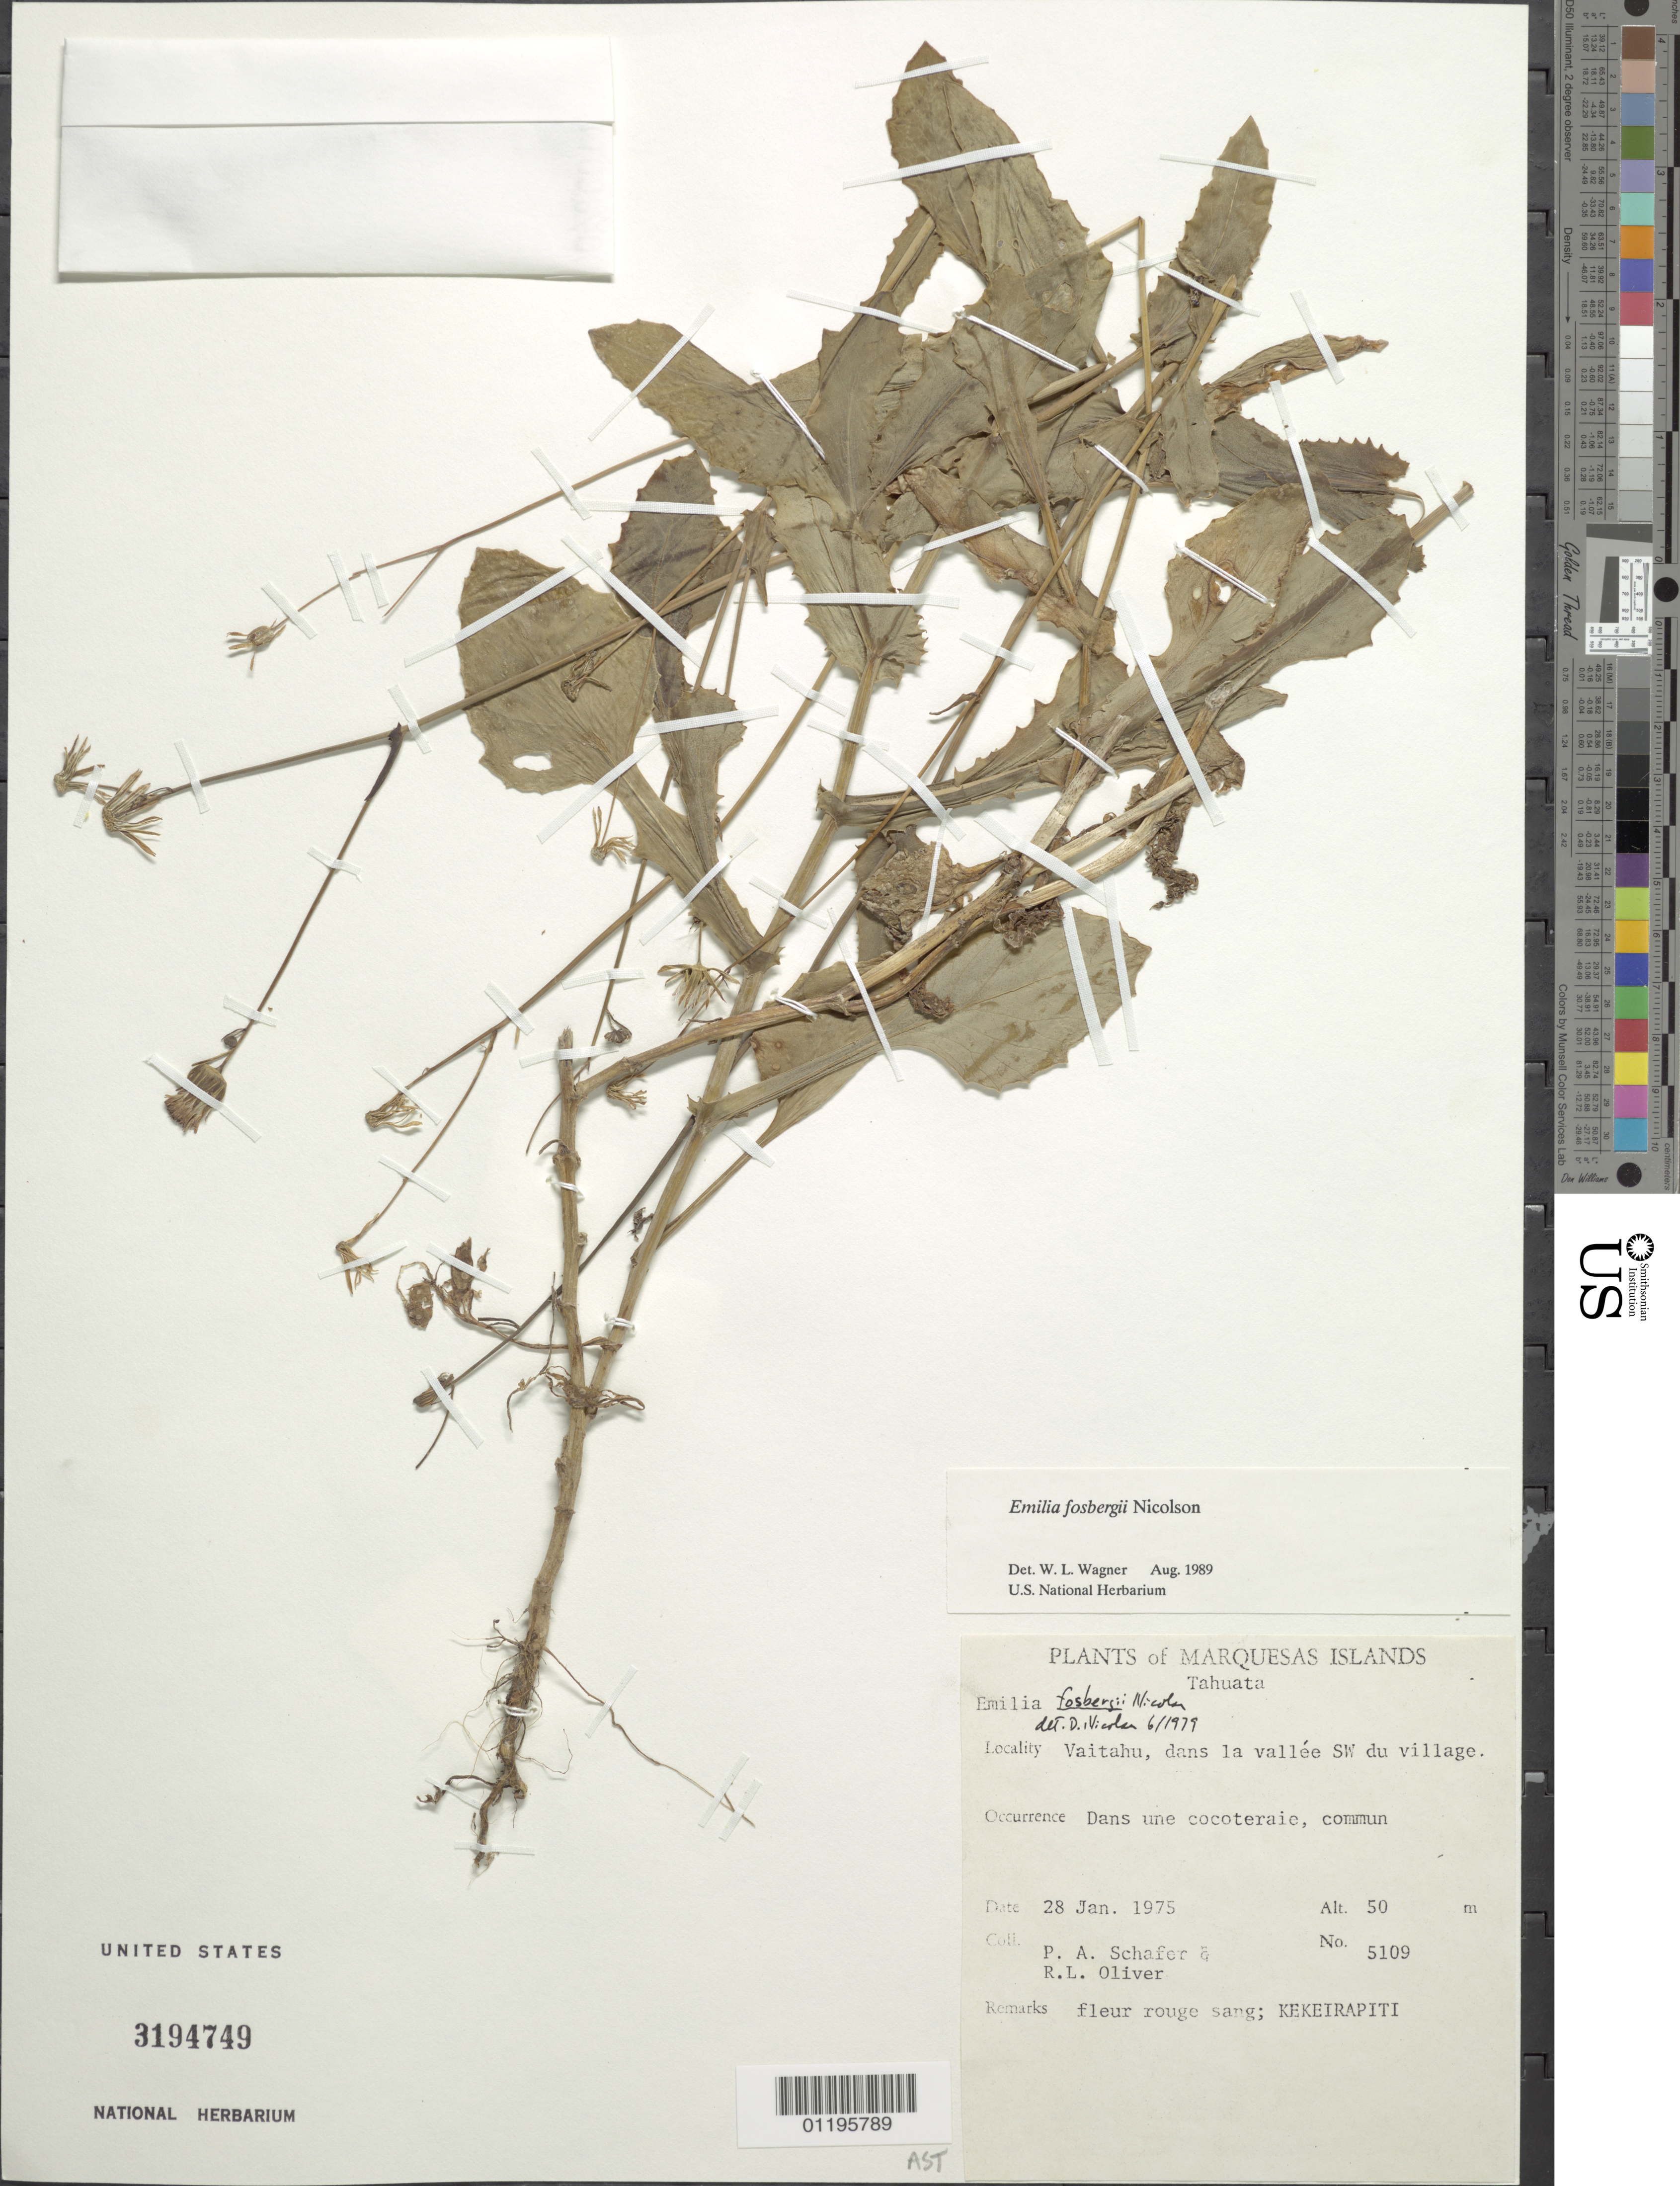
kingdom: Plantae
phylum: Tracheophyta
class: Magnoliopsida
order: Asterales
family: Asteraceae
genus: Emilia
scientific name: Emilia fosbergii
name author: Nicolson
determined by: Wagner, W. L., (BOT), Smithsonian Institution - National Museum of Natural History (UNITED STATES)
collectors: P. A. Schäfer & R. L. Oliver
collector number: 5109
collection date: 1975-01-28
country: French Polynesia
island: Tahuata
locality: Vaitahu, dans la vallée SW du village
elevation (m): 5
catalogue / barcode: US 3194749